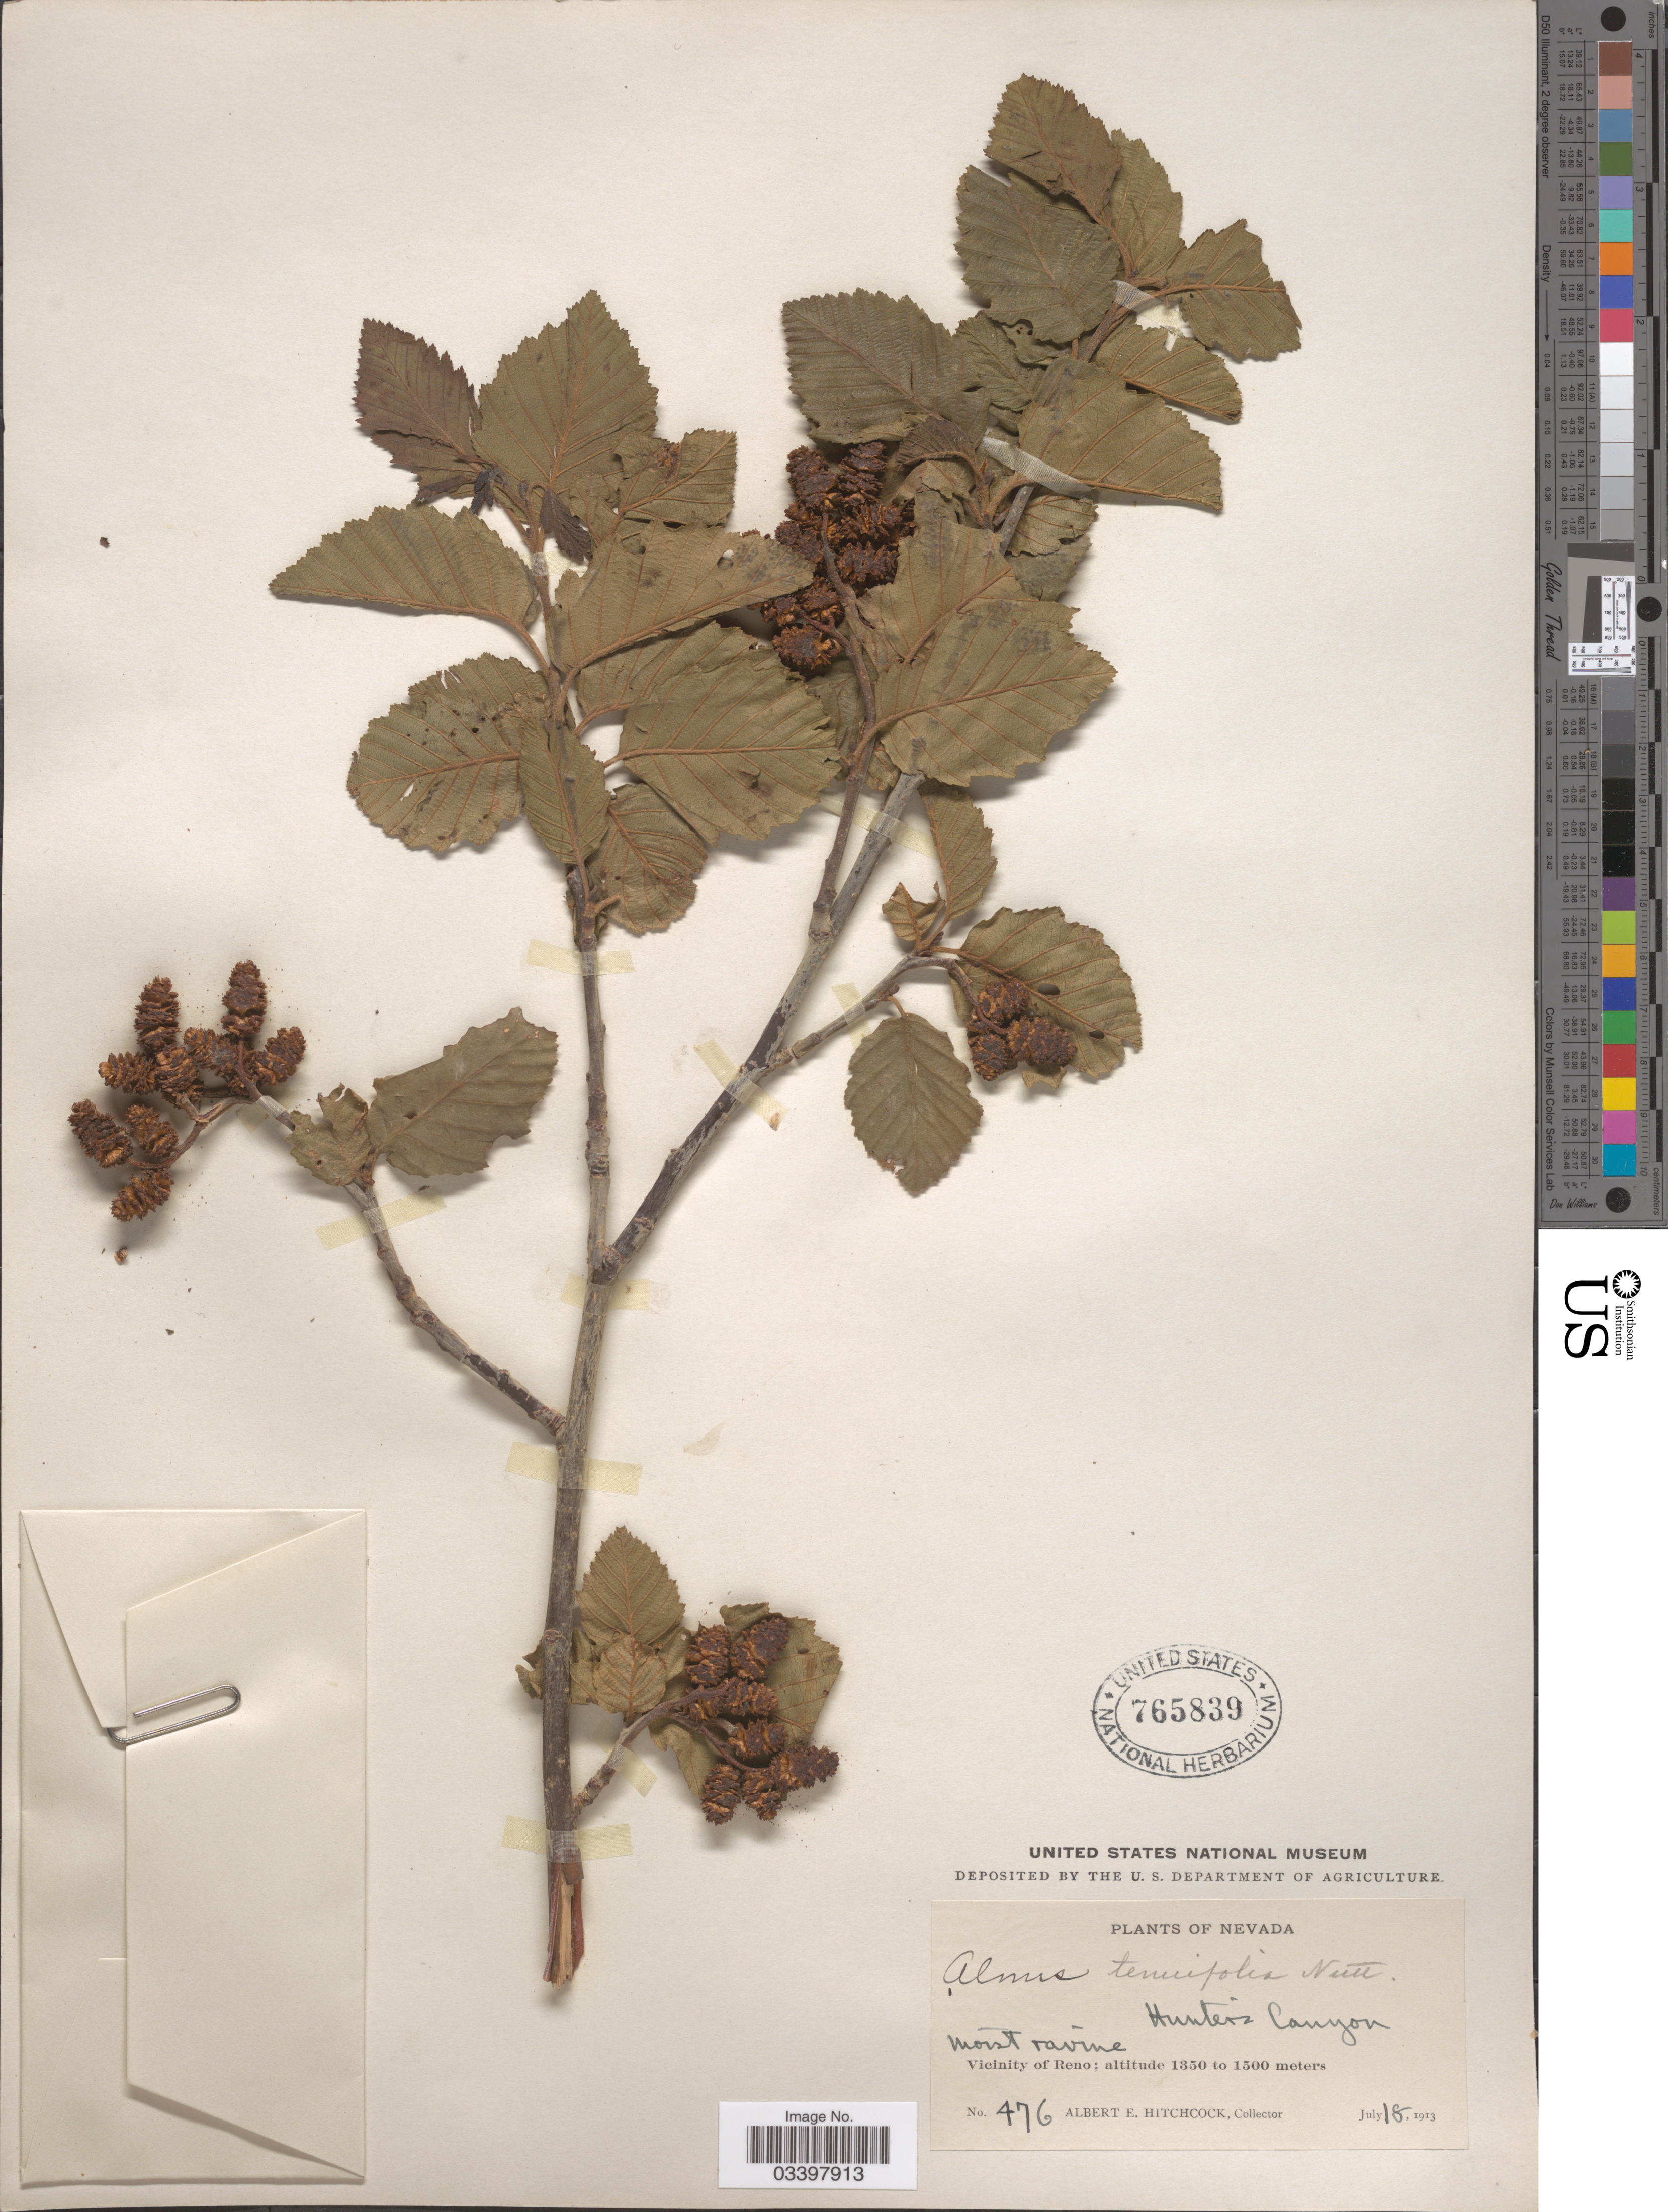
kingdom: Plantae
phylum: Tracheophyta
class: Magnoliopsida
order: Fagales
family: Betulaceae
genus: Alnus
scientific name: Alnus tenuifolia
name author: Nutt.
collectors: A. S. Hitchcock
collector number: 476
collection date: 1913-07-18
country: United States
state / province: Nevada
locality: Hunter's Canyon. Vicinity of Reno.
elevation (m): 1350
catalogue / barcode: US 765839